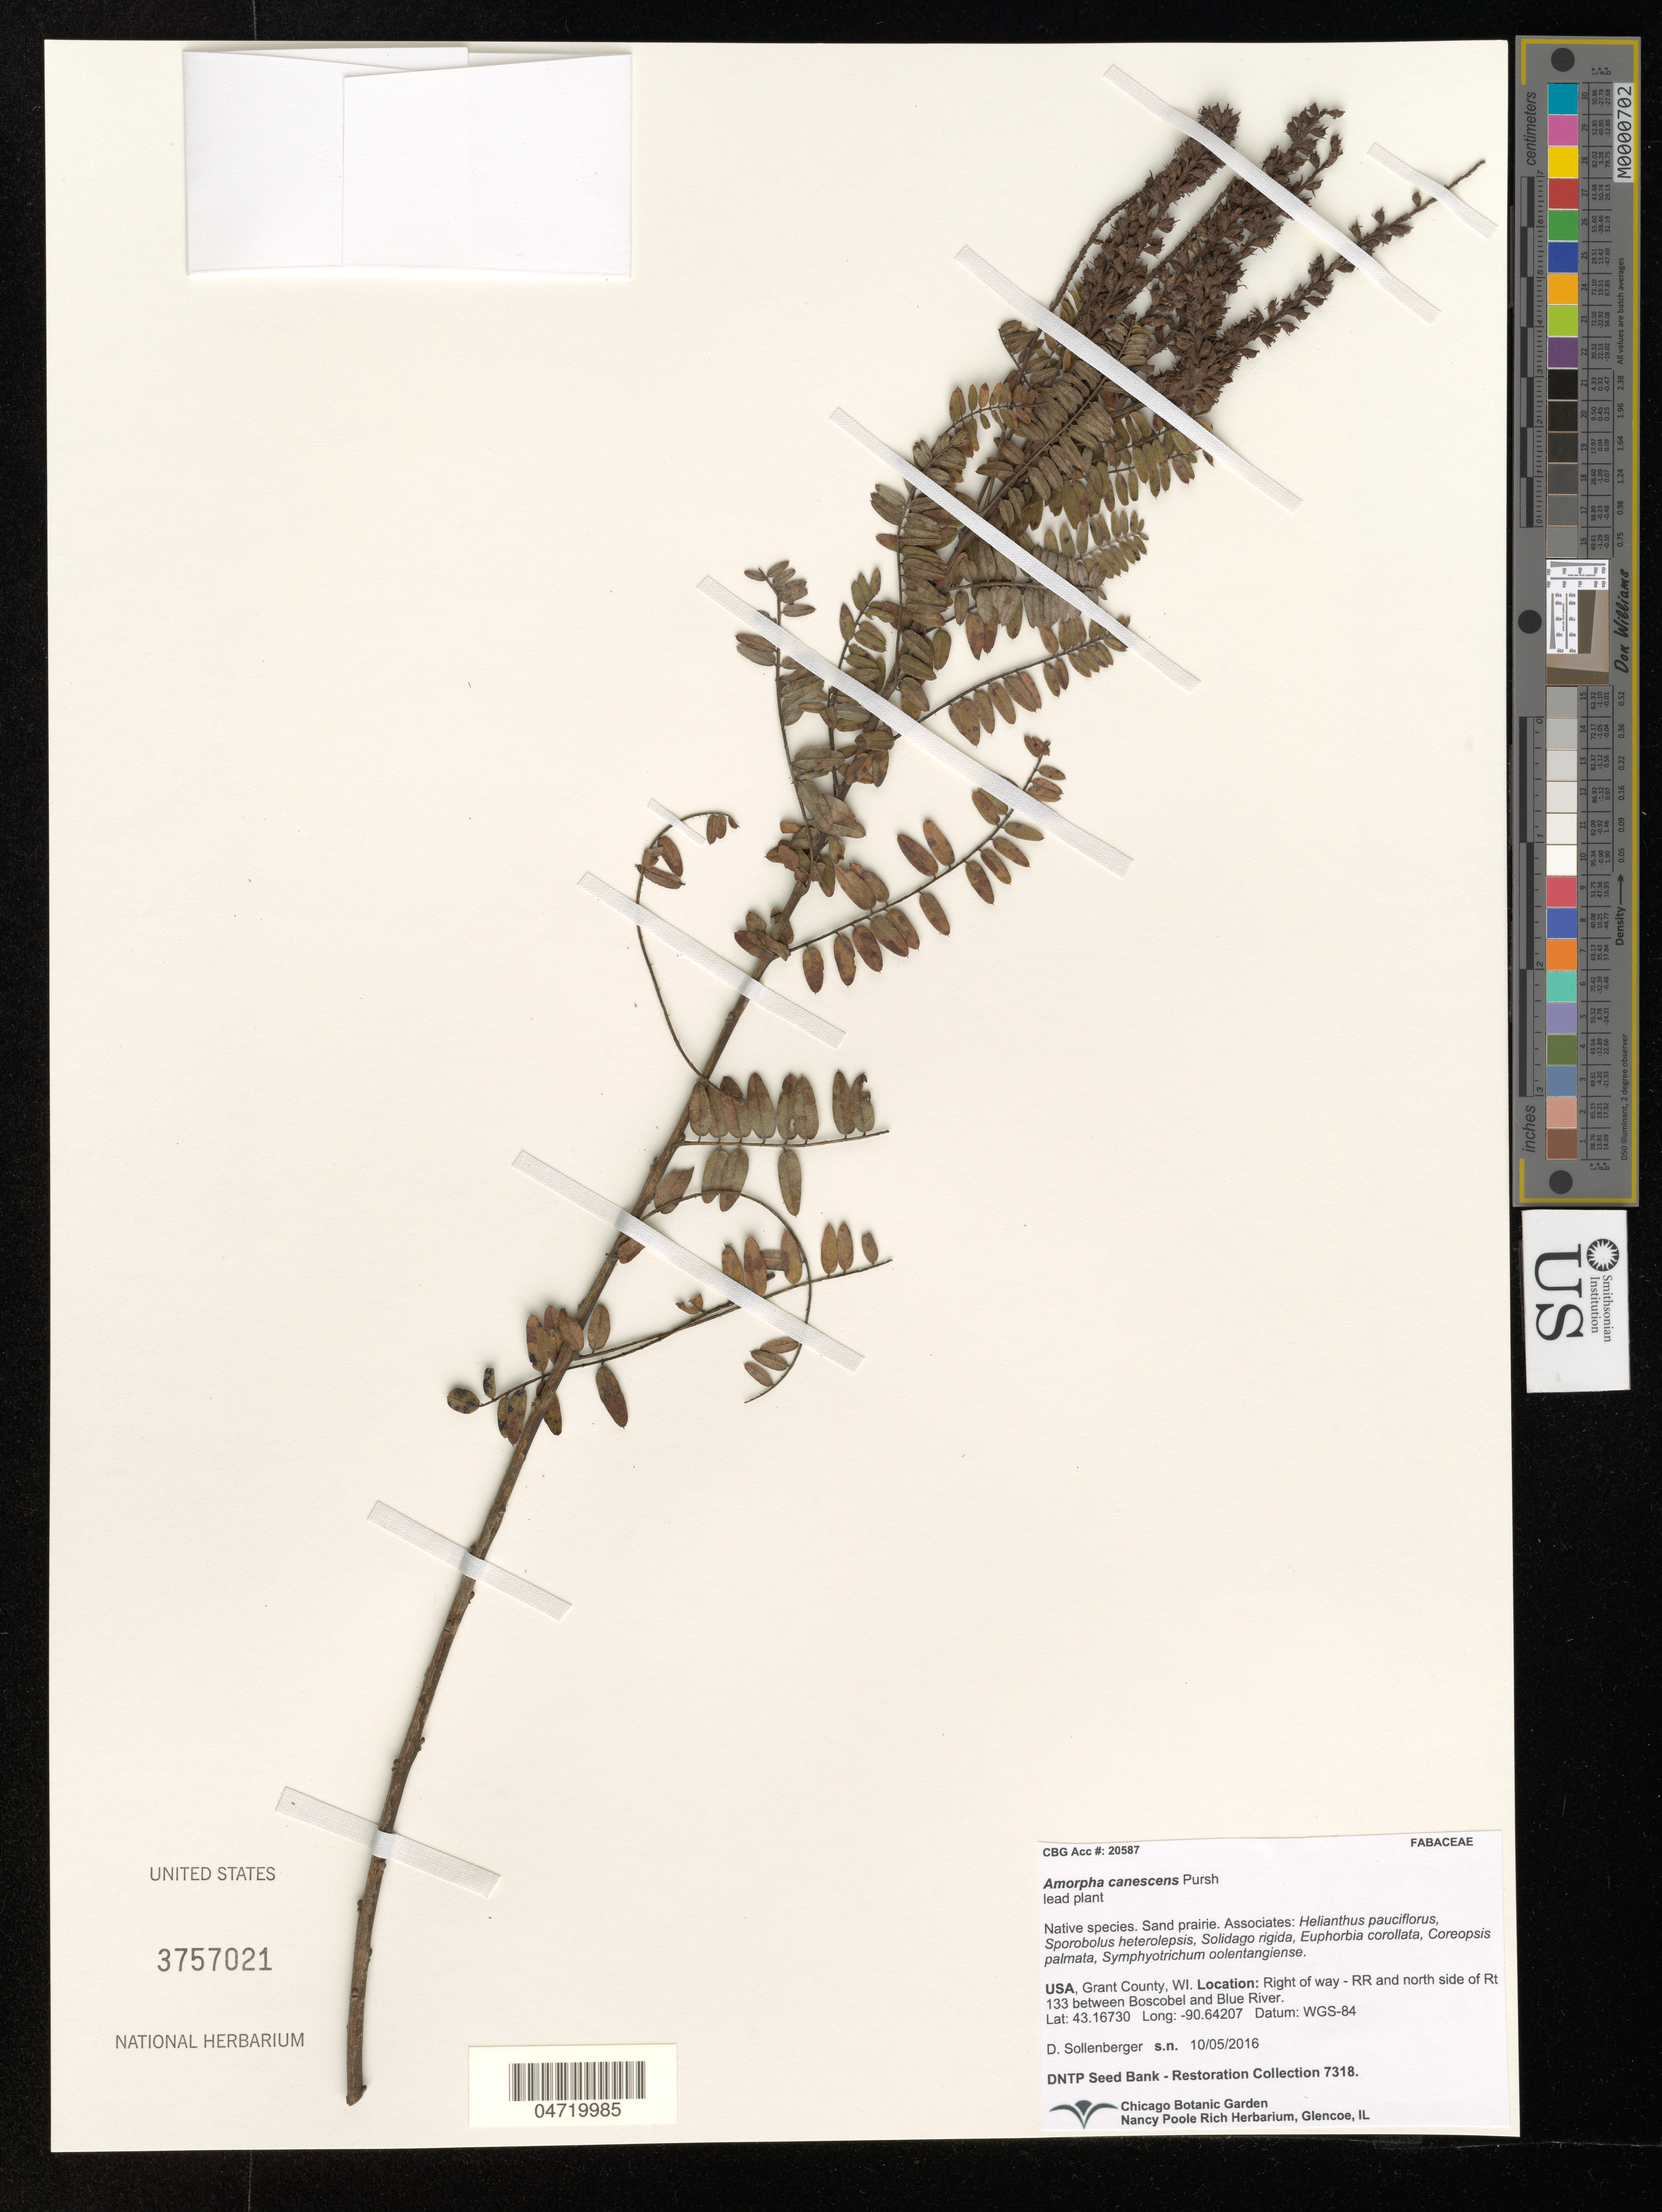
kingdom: Plantae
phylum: Tracheophyta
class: Magnoliopsida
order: Fabales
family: Fabaceae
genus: Amorpha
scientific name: Amorpha canescens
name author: Pursh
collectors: D. Sollenberger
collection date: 2016-10-05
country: United States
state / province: Wisconsin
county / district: Grant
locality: Grant County. Right of way - RR and norh side of 133 between Boscobel and Blue River.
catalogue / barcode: US 3757021